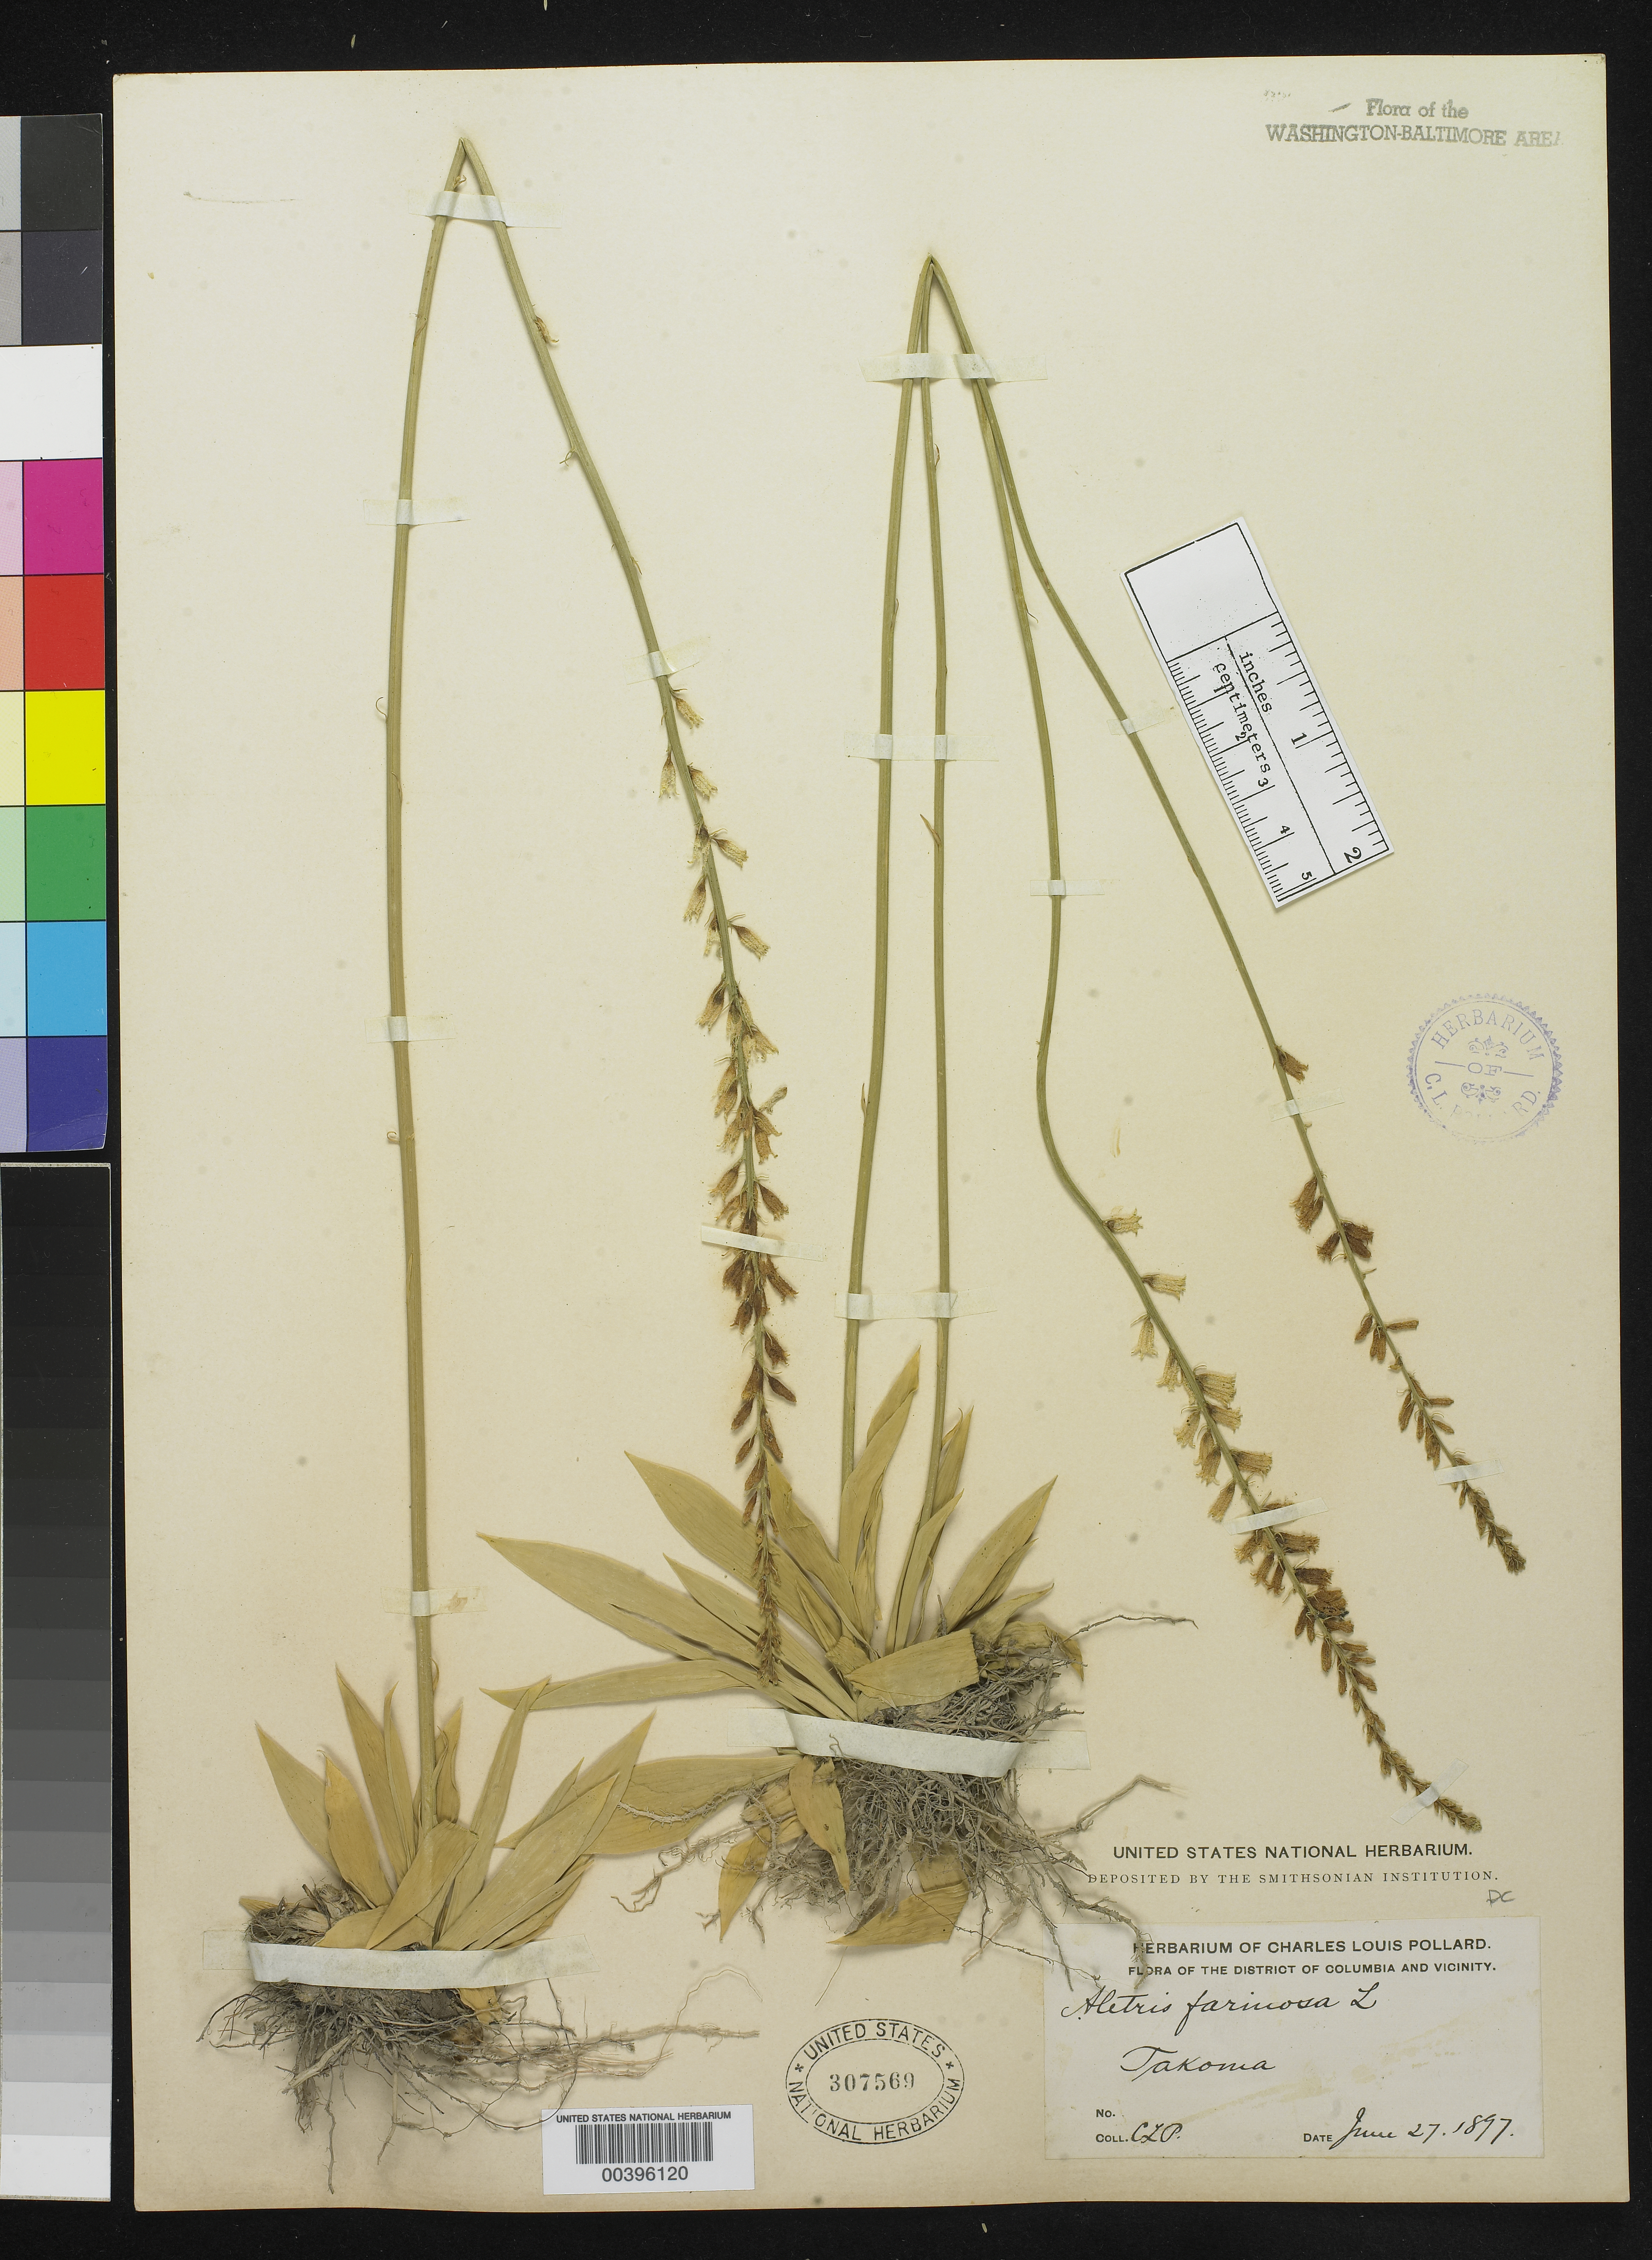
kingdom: Plantae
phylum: Tracheophyta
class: Liliopsida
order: Dioscoreales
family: Nartheciaceae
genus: Aletris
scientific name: Aletris farinosa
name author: L.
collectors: C. L. Pollard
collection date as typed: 27 Jun 1897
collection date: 1897-06-27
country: United States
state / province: District of Columbia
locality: Takoma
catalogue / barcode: US 307569